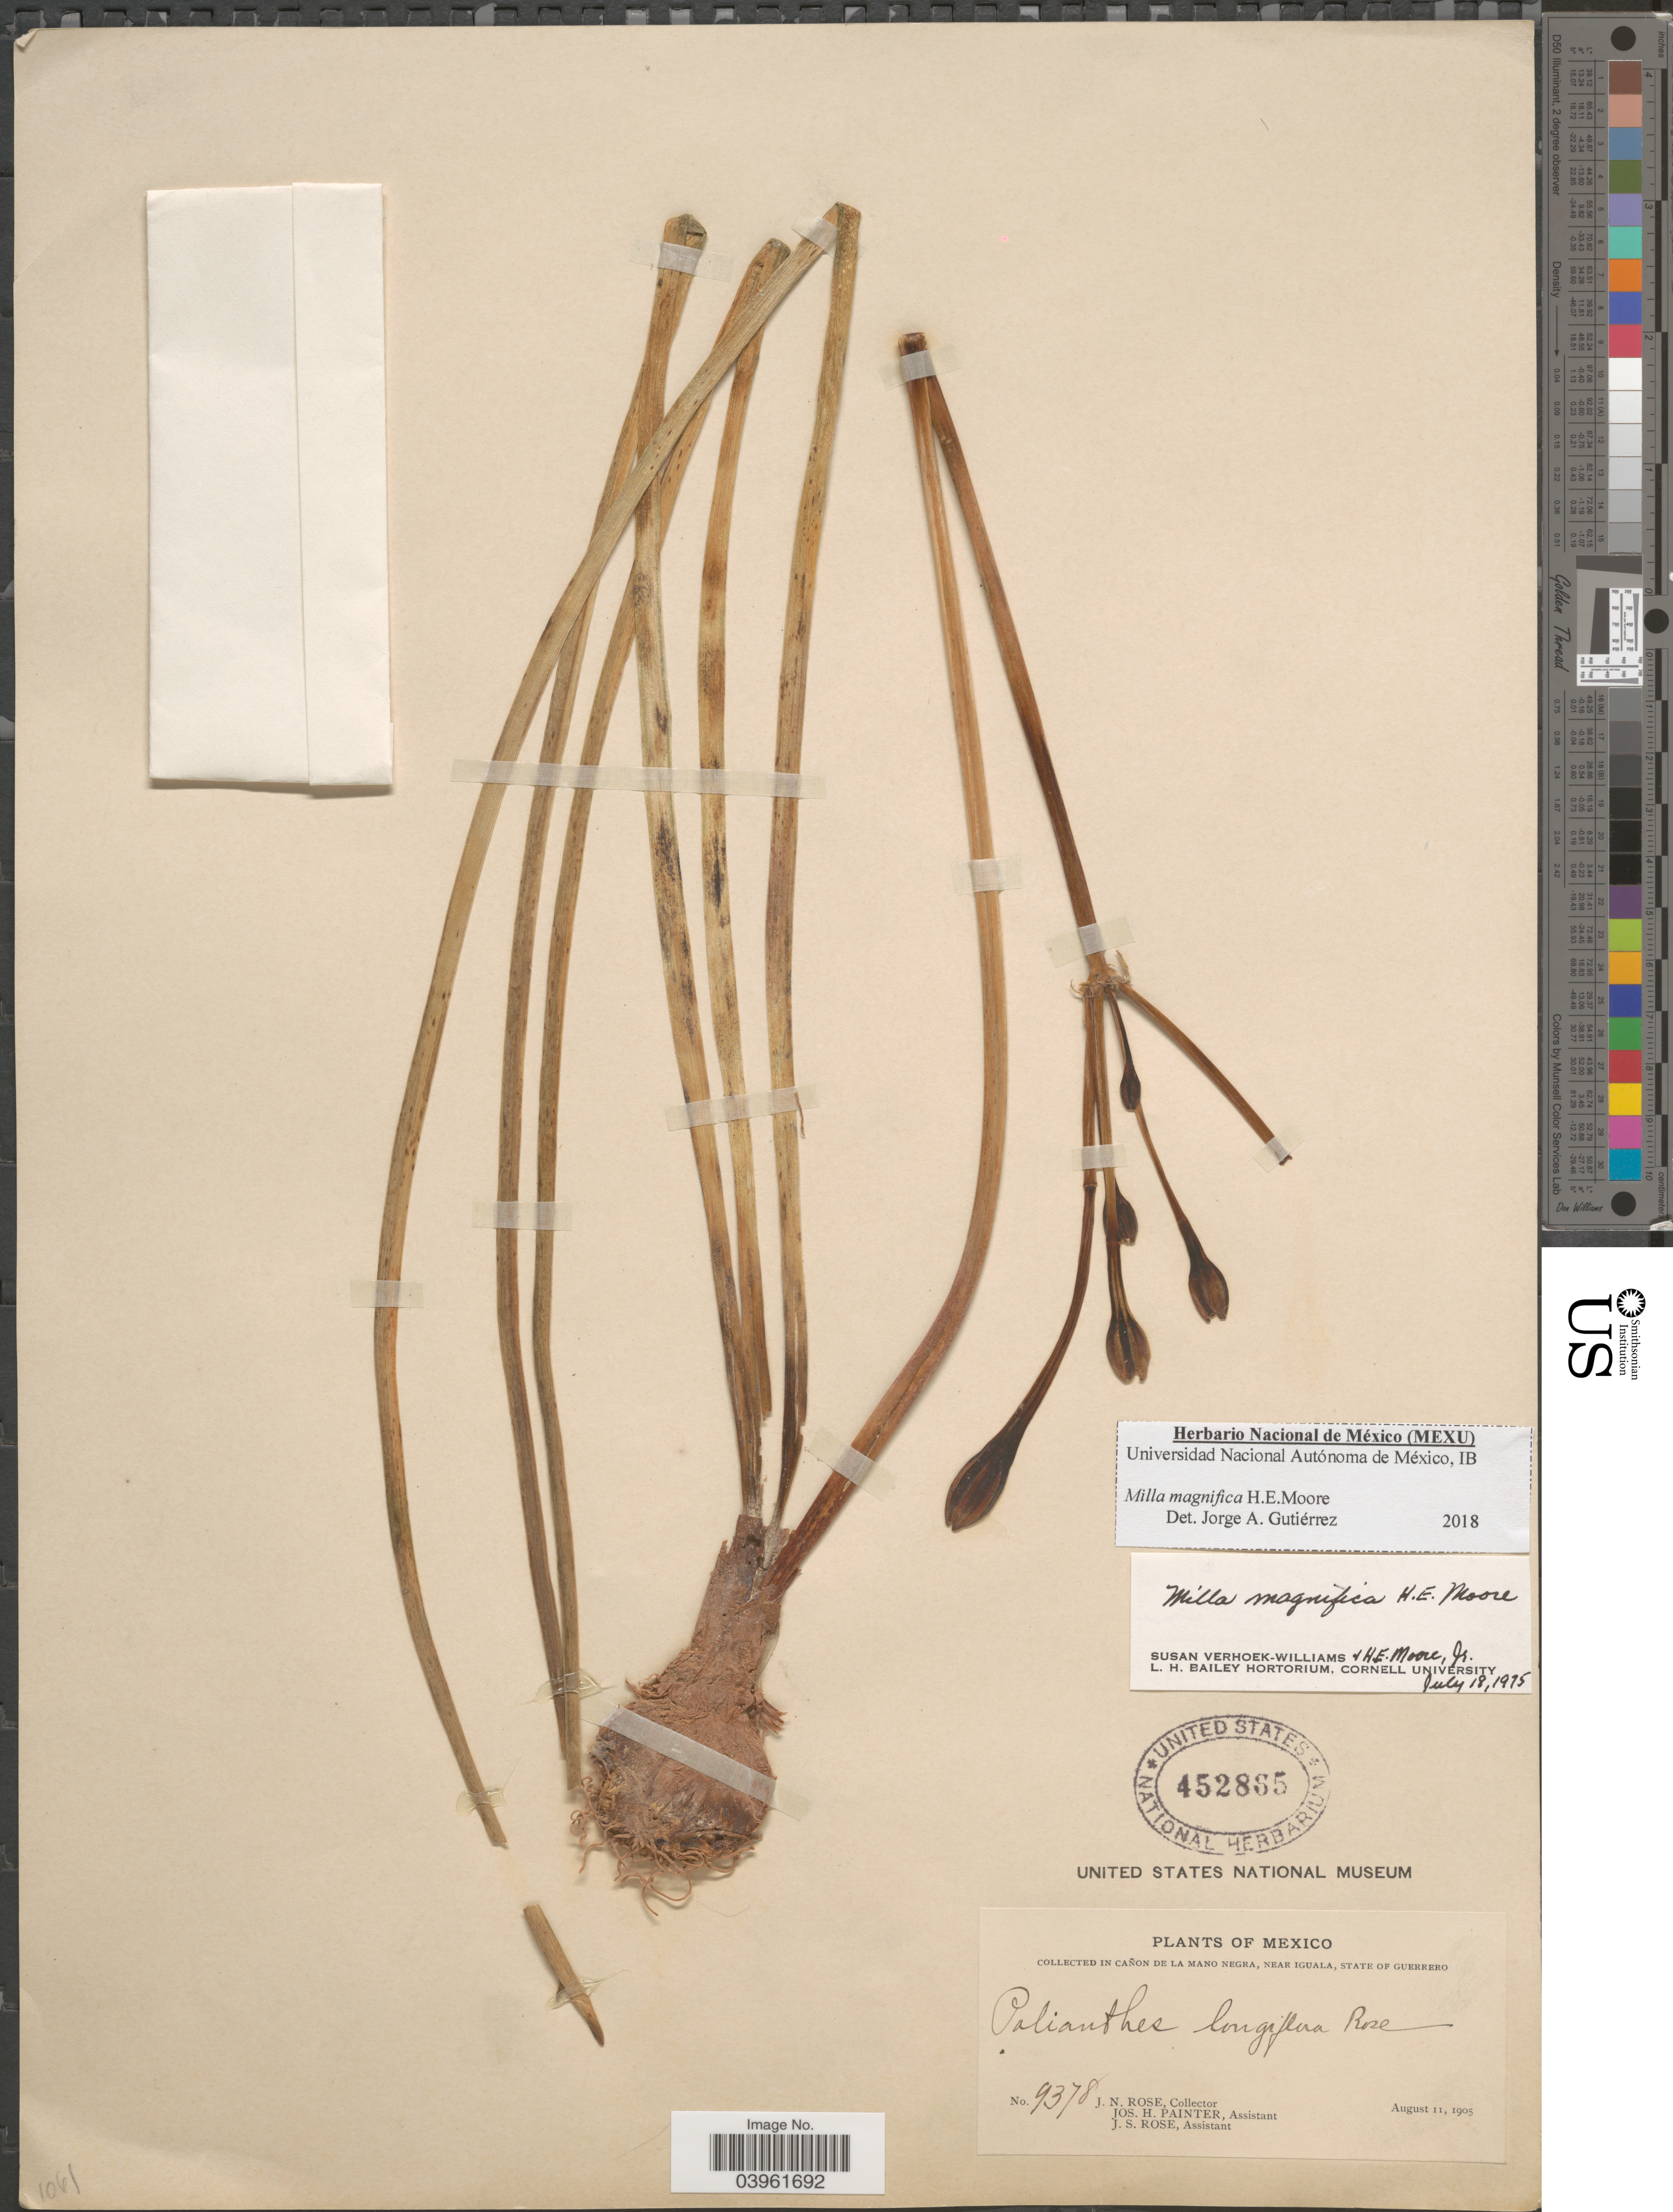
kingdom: Plantae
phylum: Tracheophyta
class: Liliopsida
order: Asparagales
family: Asparagaceae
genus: Milla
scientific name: Milla magnifica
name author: H.E. Moore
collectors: J. N. Rose, J. H. Painter & J. S. Rose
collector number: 9378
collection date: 1905-08-11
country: Mexico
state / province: Guerrero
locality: In Cañon de La Mano Negra, near Iguala.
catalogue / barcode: US 452885